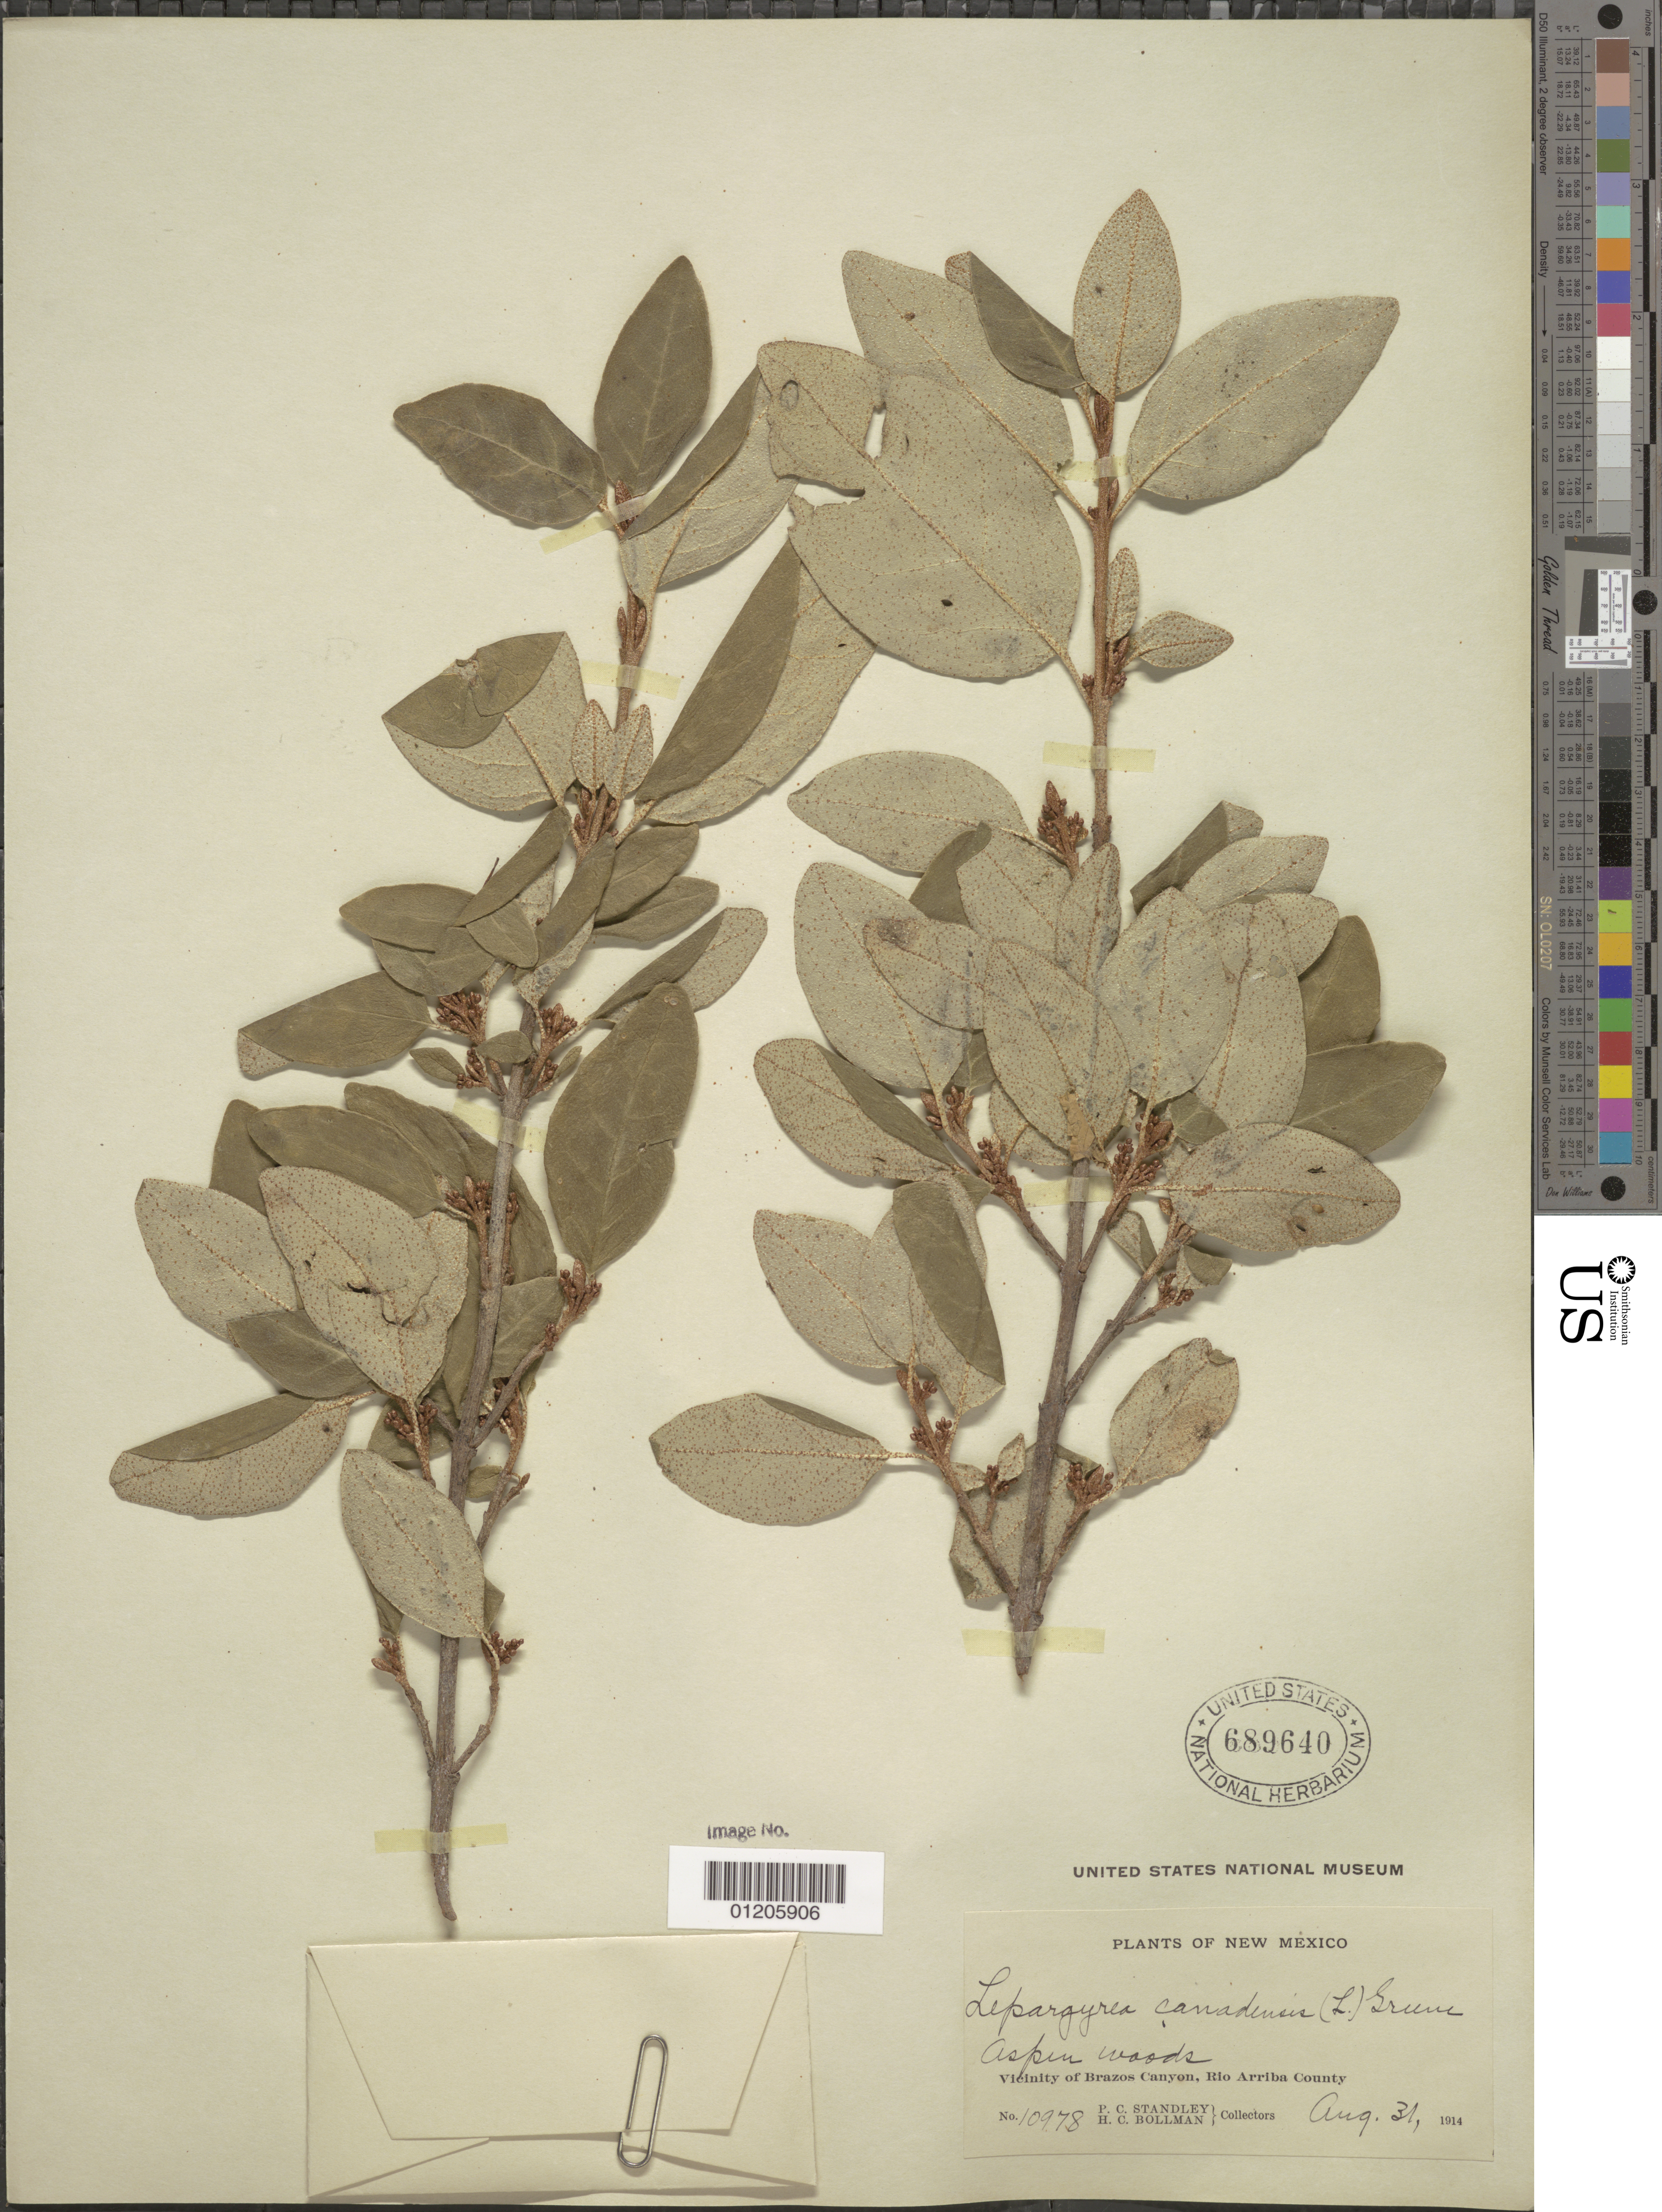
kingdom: Plantae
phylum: Tracheophyta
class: Magnoliopsida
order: Rosales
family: Elaeagnaceae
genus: Shepherdia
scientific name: Shepherdia canadensis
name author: (L.) Nutt.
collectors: P. C. Standley & H. C. Bollman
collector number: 10978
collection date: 1914-08-31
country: United States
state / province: New Mexico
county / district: Rio Arriba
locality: Vicinity of Brazos Canyon, aspen woods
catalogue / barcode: US 689640